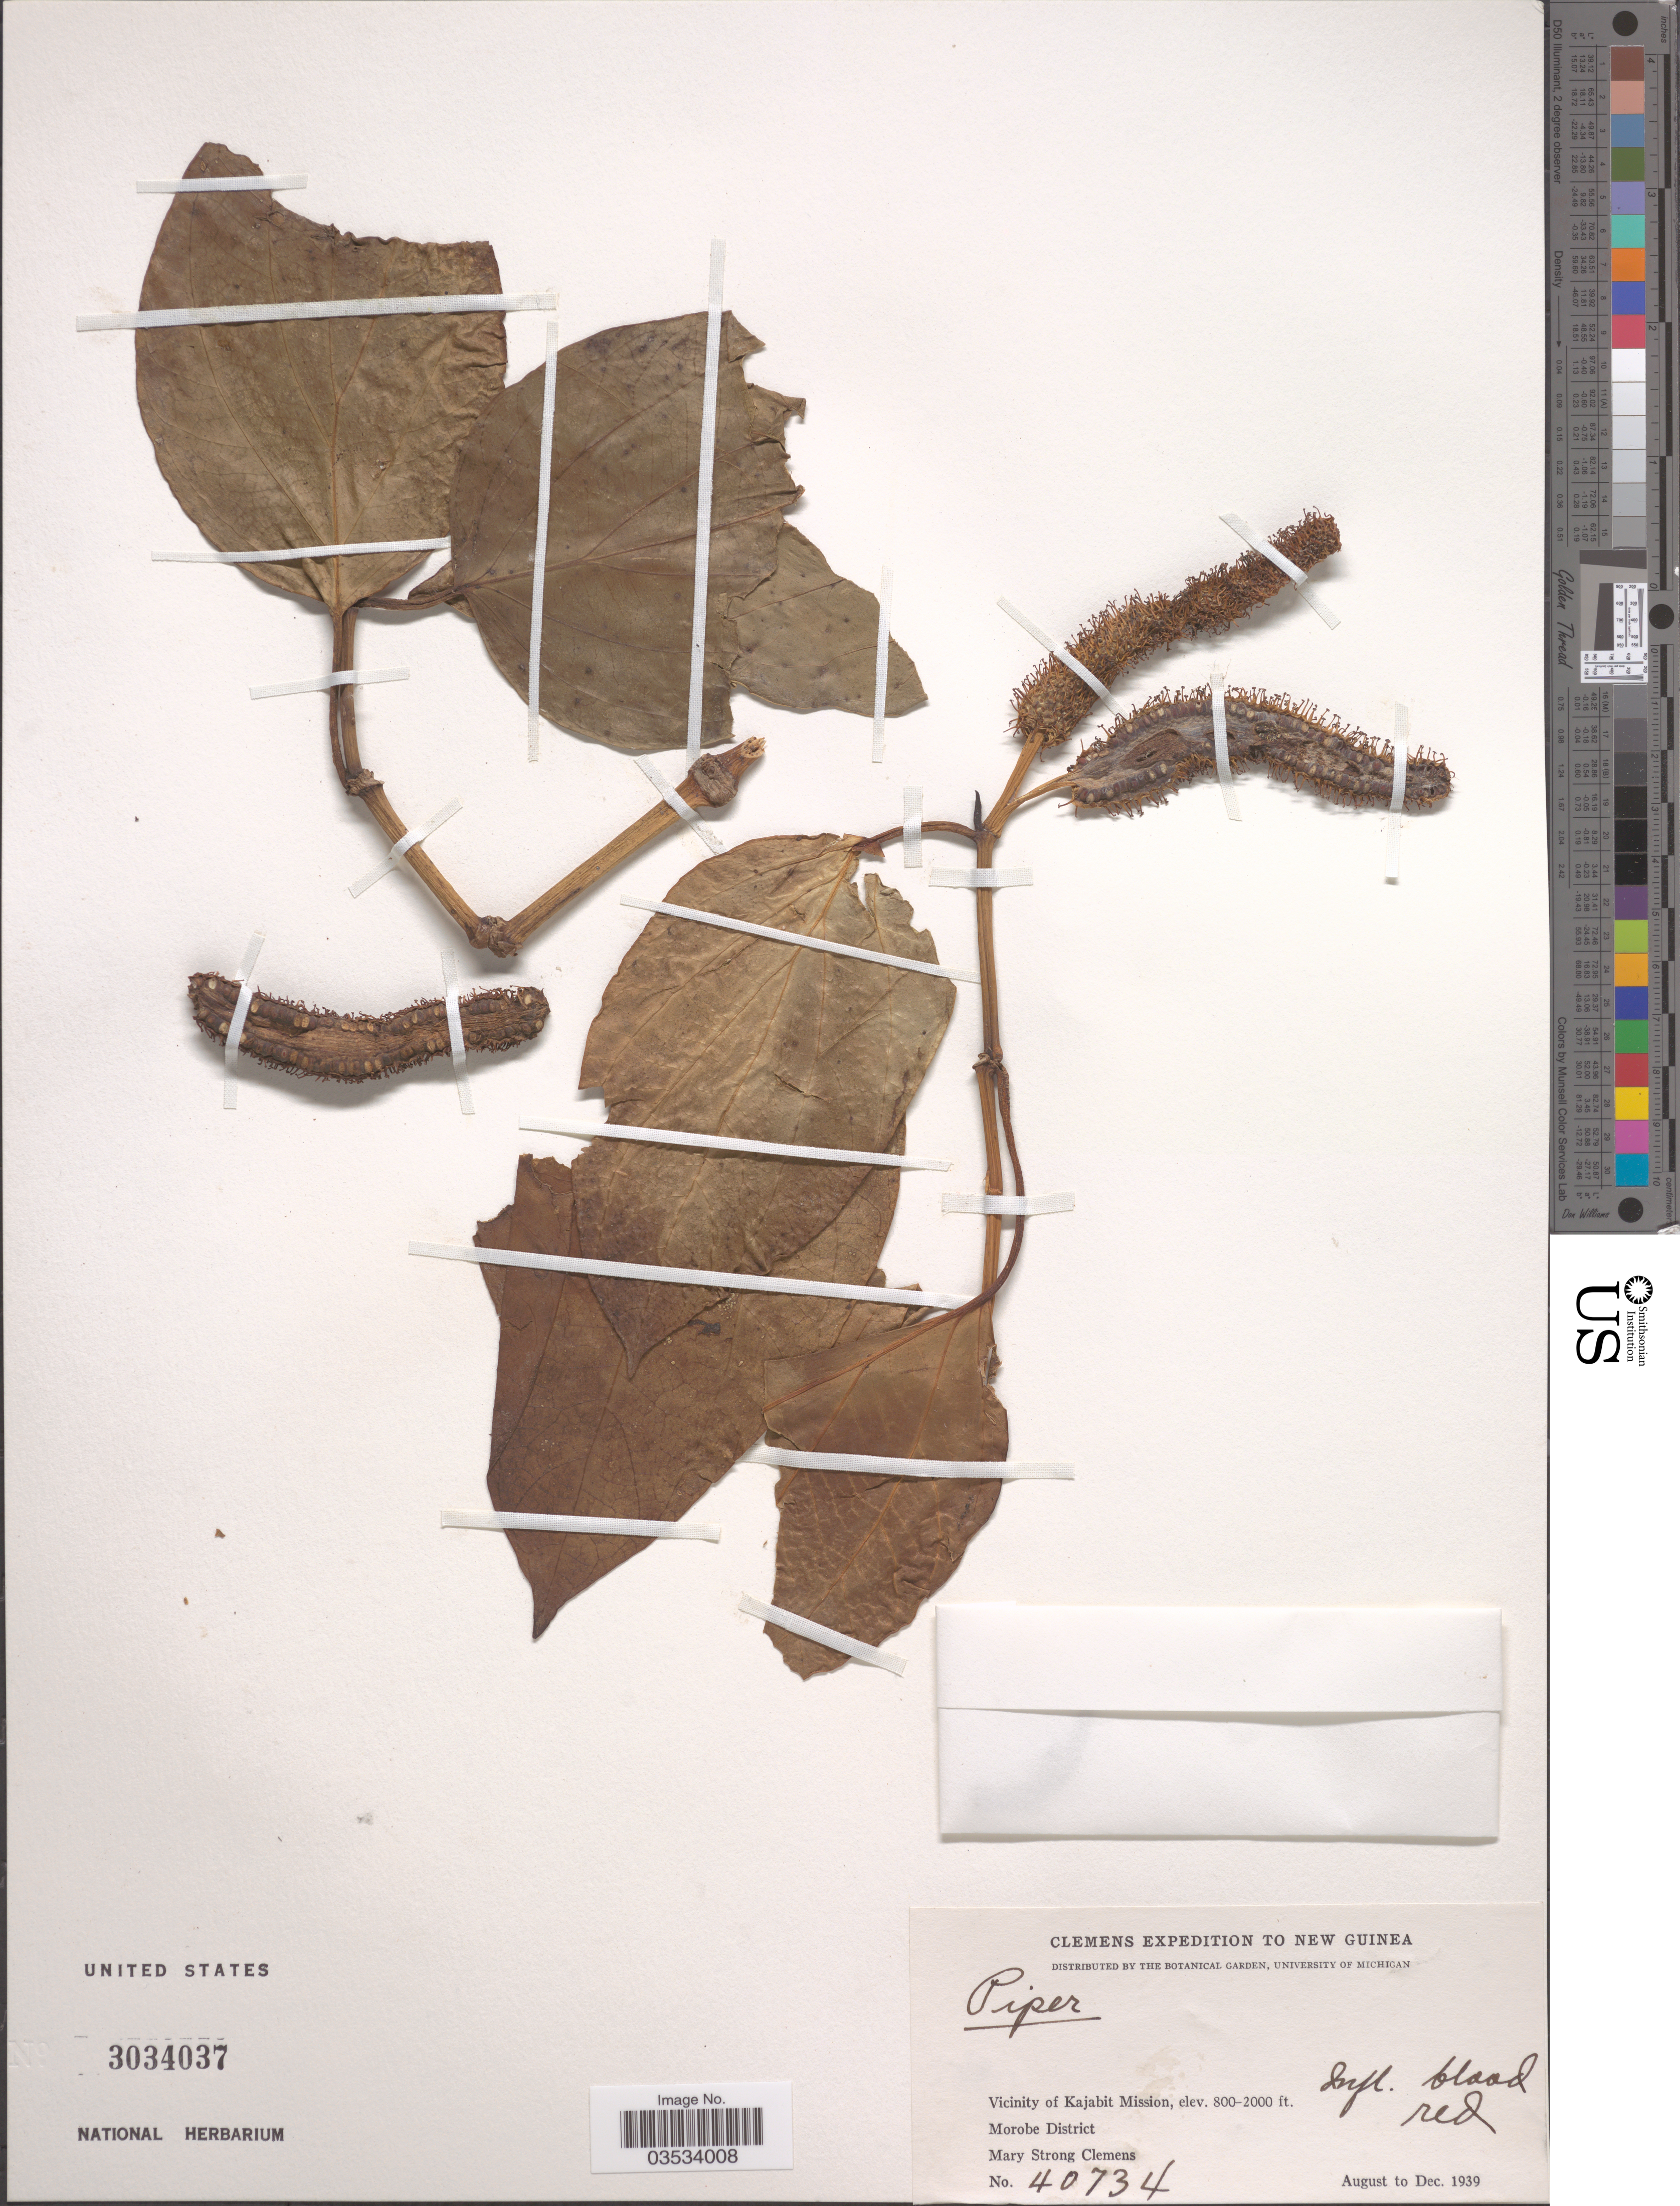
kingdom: Plantae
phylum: Tracheophyta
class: Magnoliopsida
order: Piperales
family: Piperaceae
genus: Piper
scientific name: Piper sp.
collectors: M. S. Clemens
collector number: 40734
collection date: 1939-08/1939-12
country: Papua New Guinea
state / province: Morobe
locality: New Guinea. Vicinity of Kajabit Mission. Morobe District.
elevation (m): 244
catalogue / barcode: US 3034037